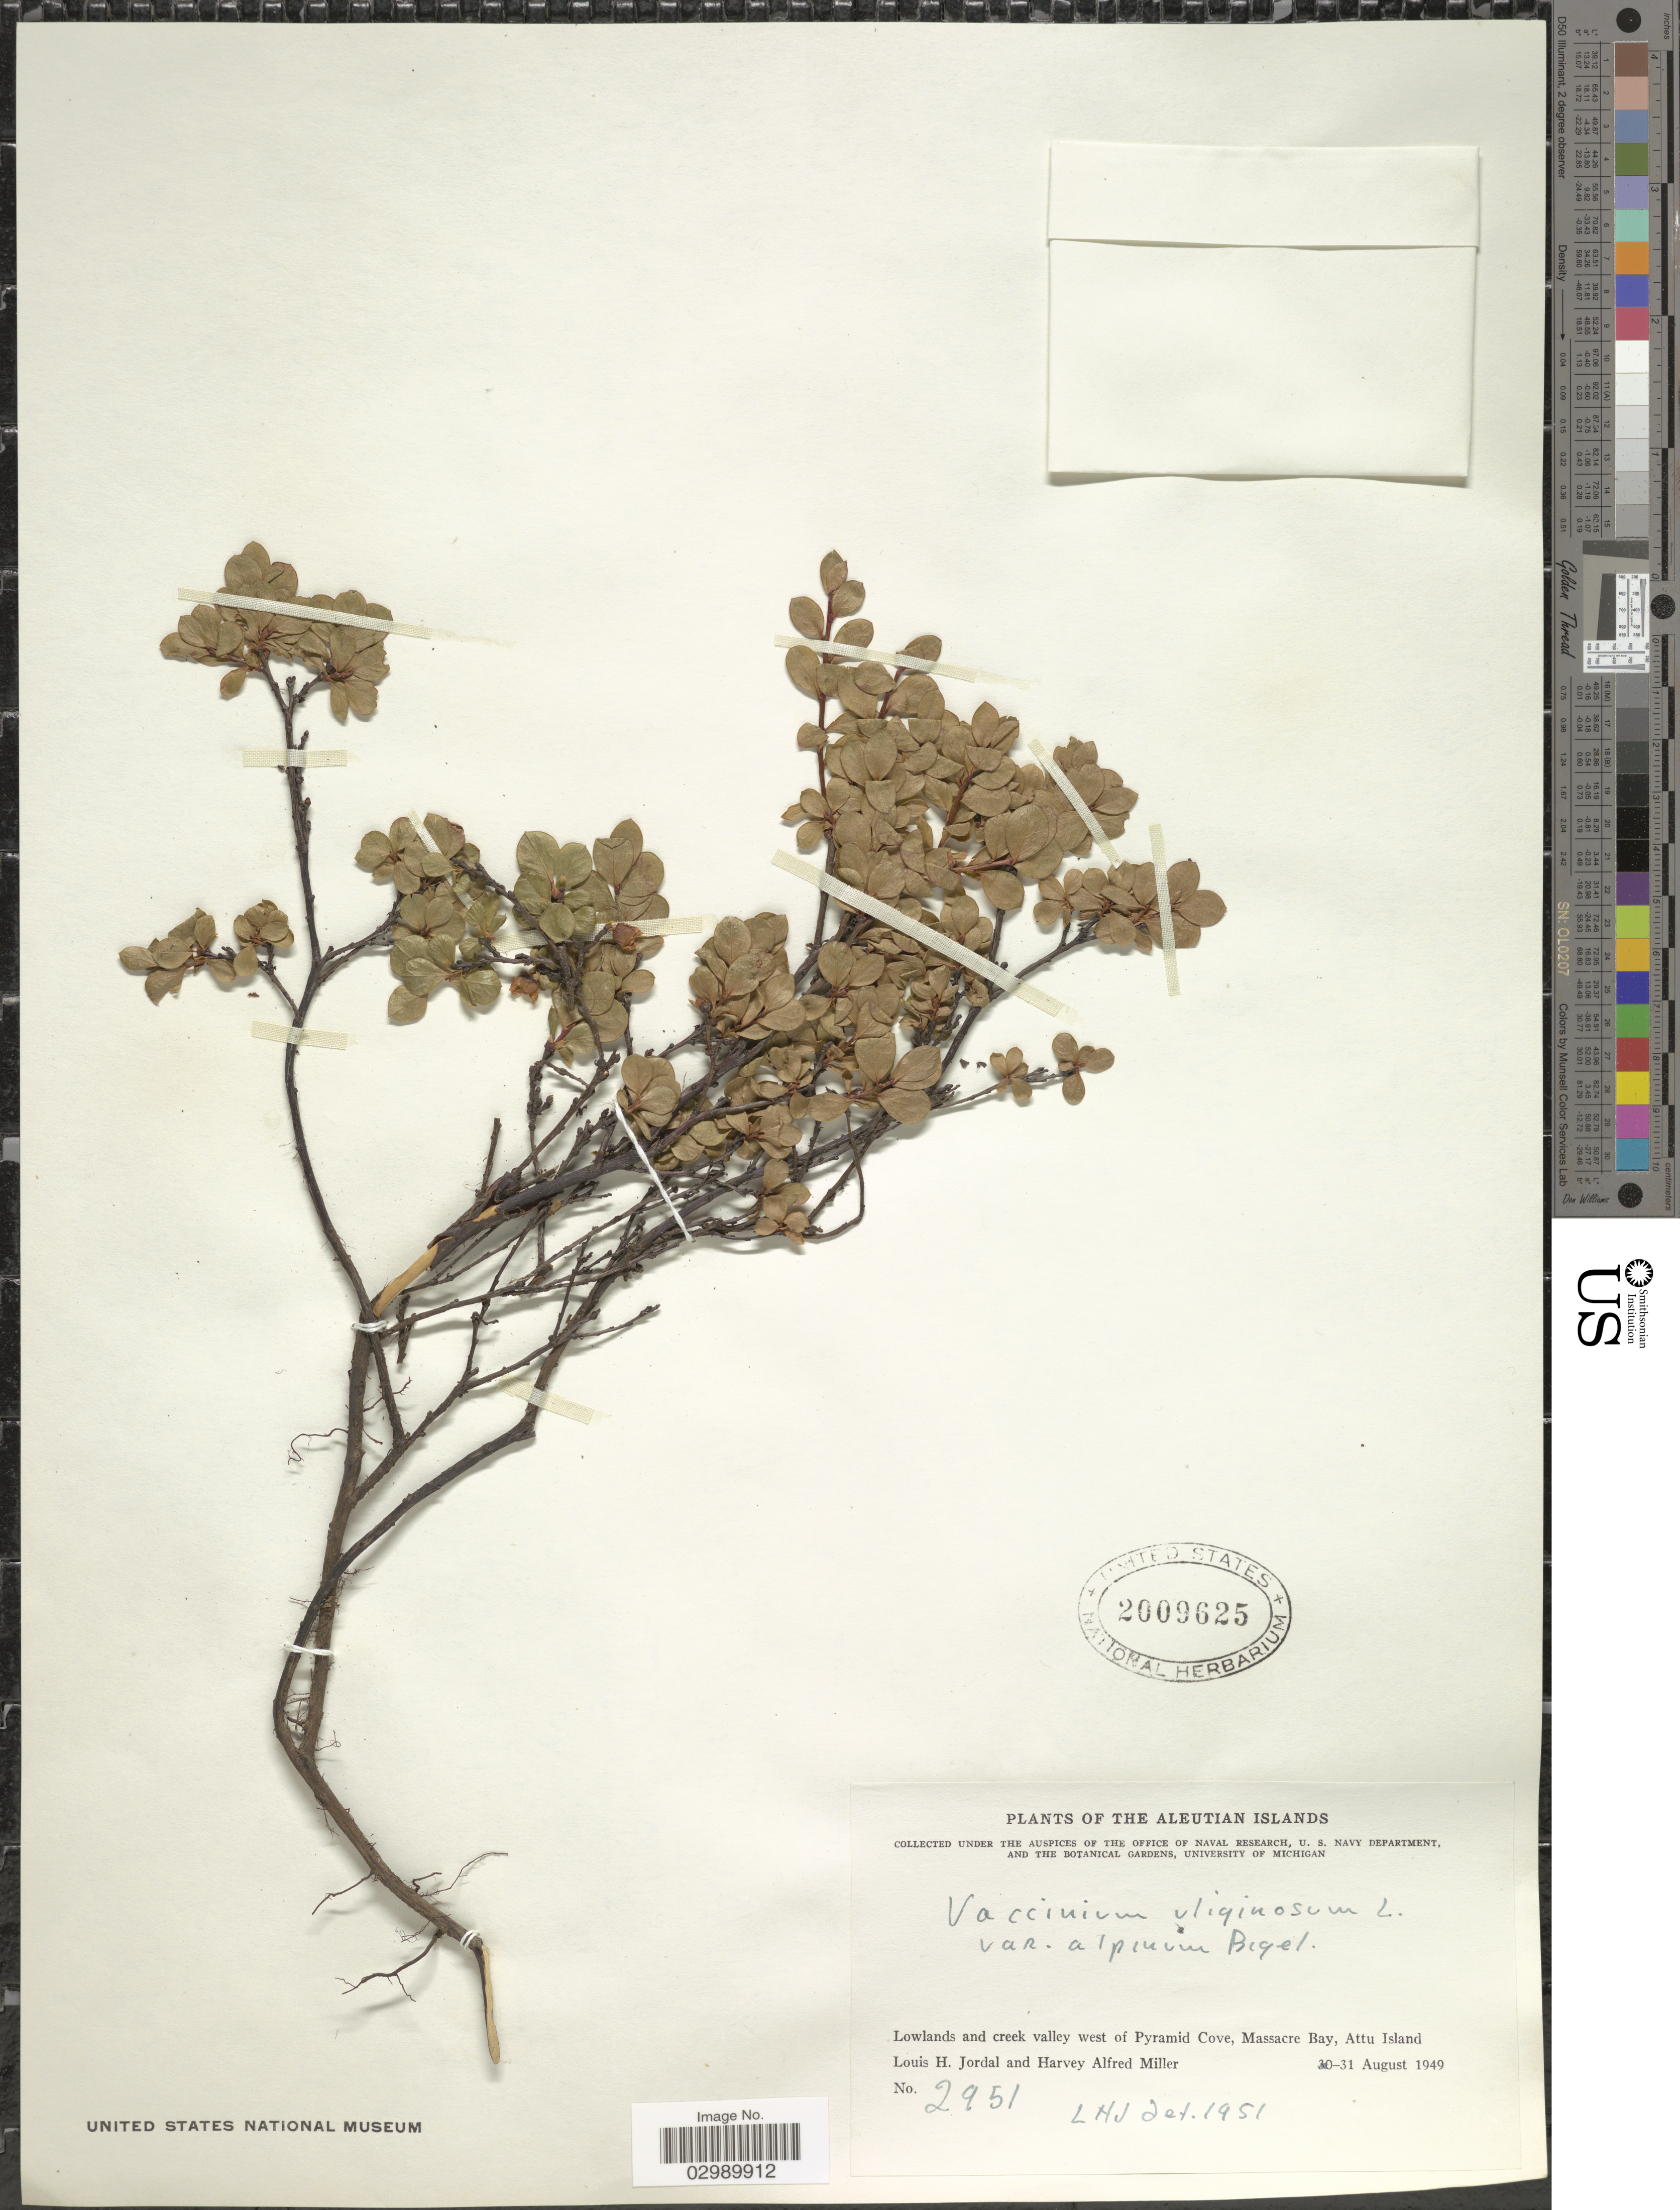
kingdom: Plantae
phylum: Tracheophyta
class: Magnoliopsida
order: Ericales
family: Ericaceae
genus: Vaccinium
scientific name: Vaccinium uliginosum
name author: L.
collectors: L. Jordal & H. A. Miller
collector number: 2951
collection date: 1949-08-31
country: United States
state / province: Alaska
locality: The Aleutian Islands, Lowlands and creek valley west of Pyramid Cove, Massacre Bay, Attu Island.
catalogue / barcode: US 2009625